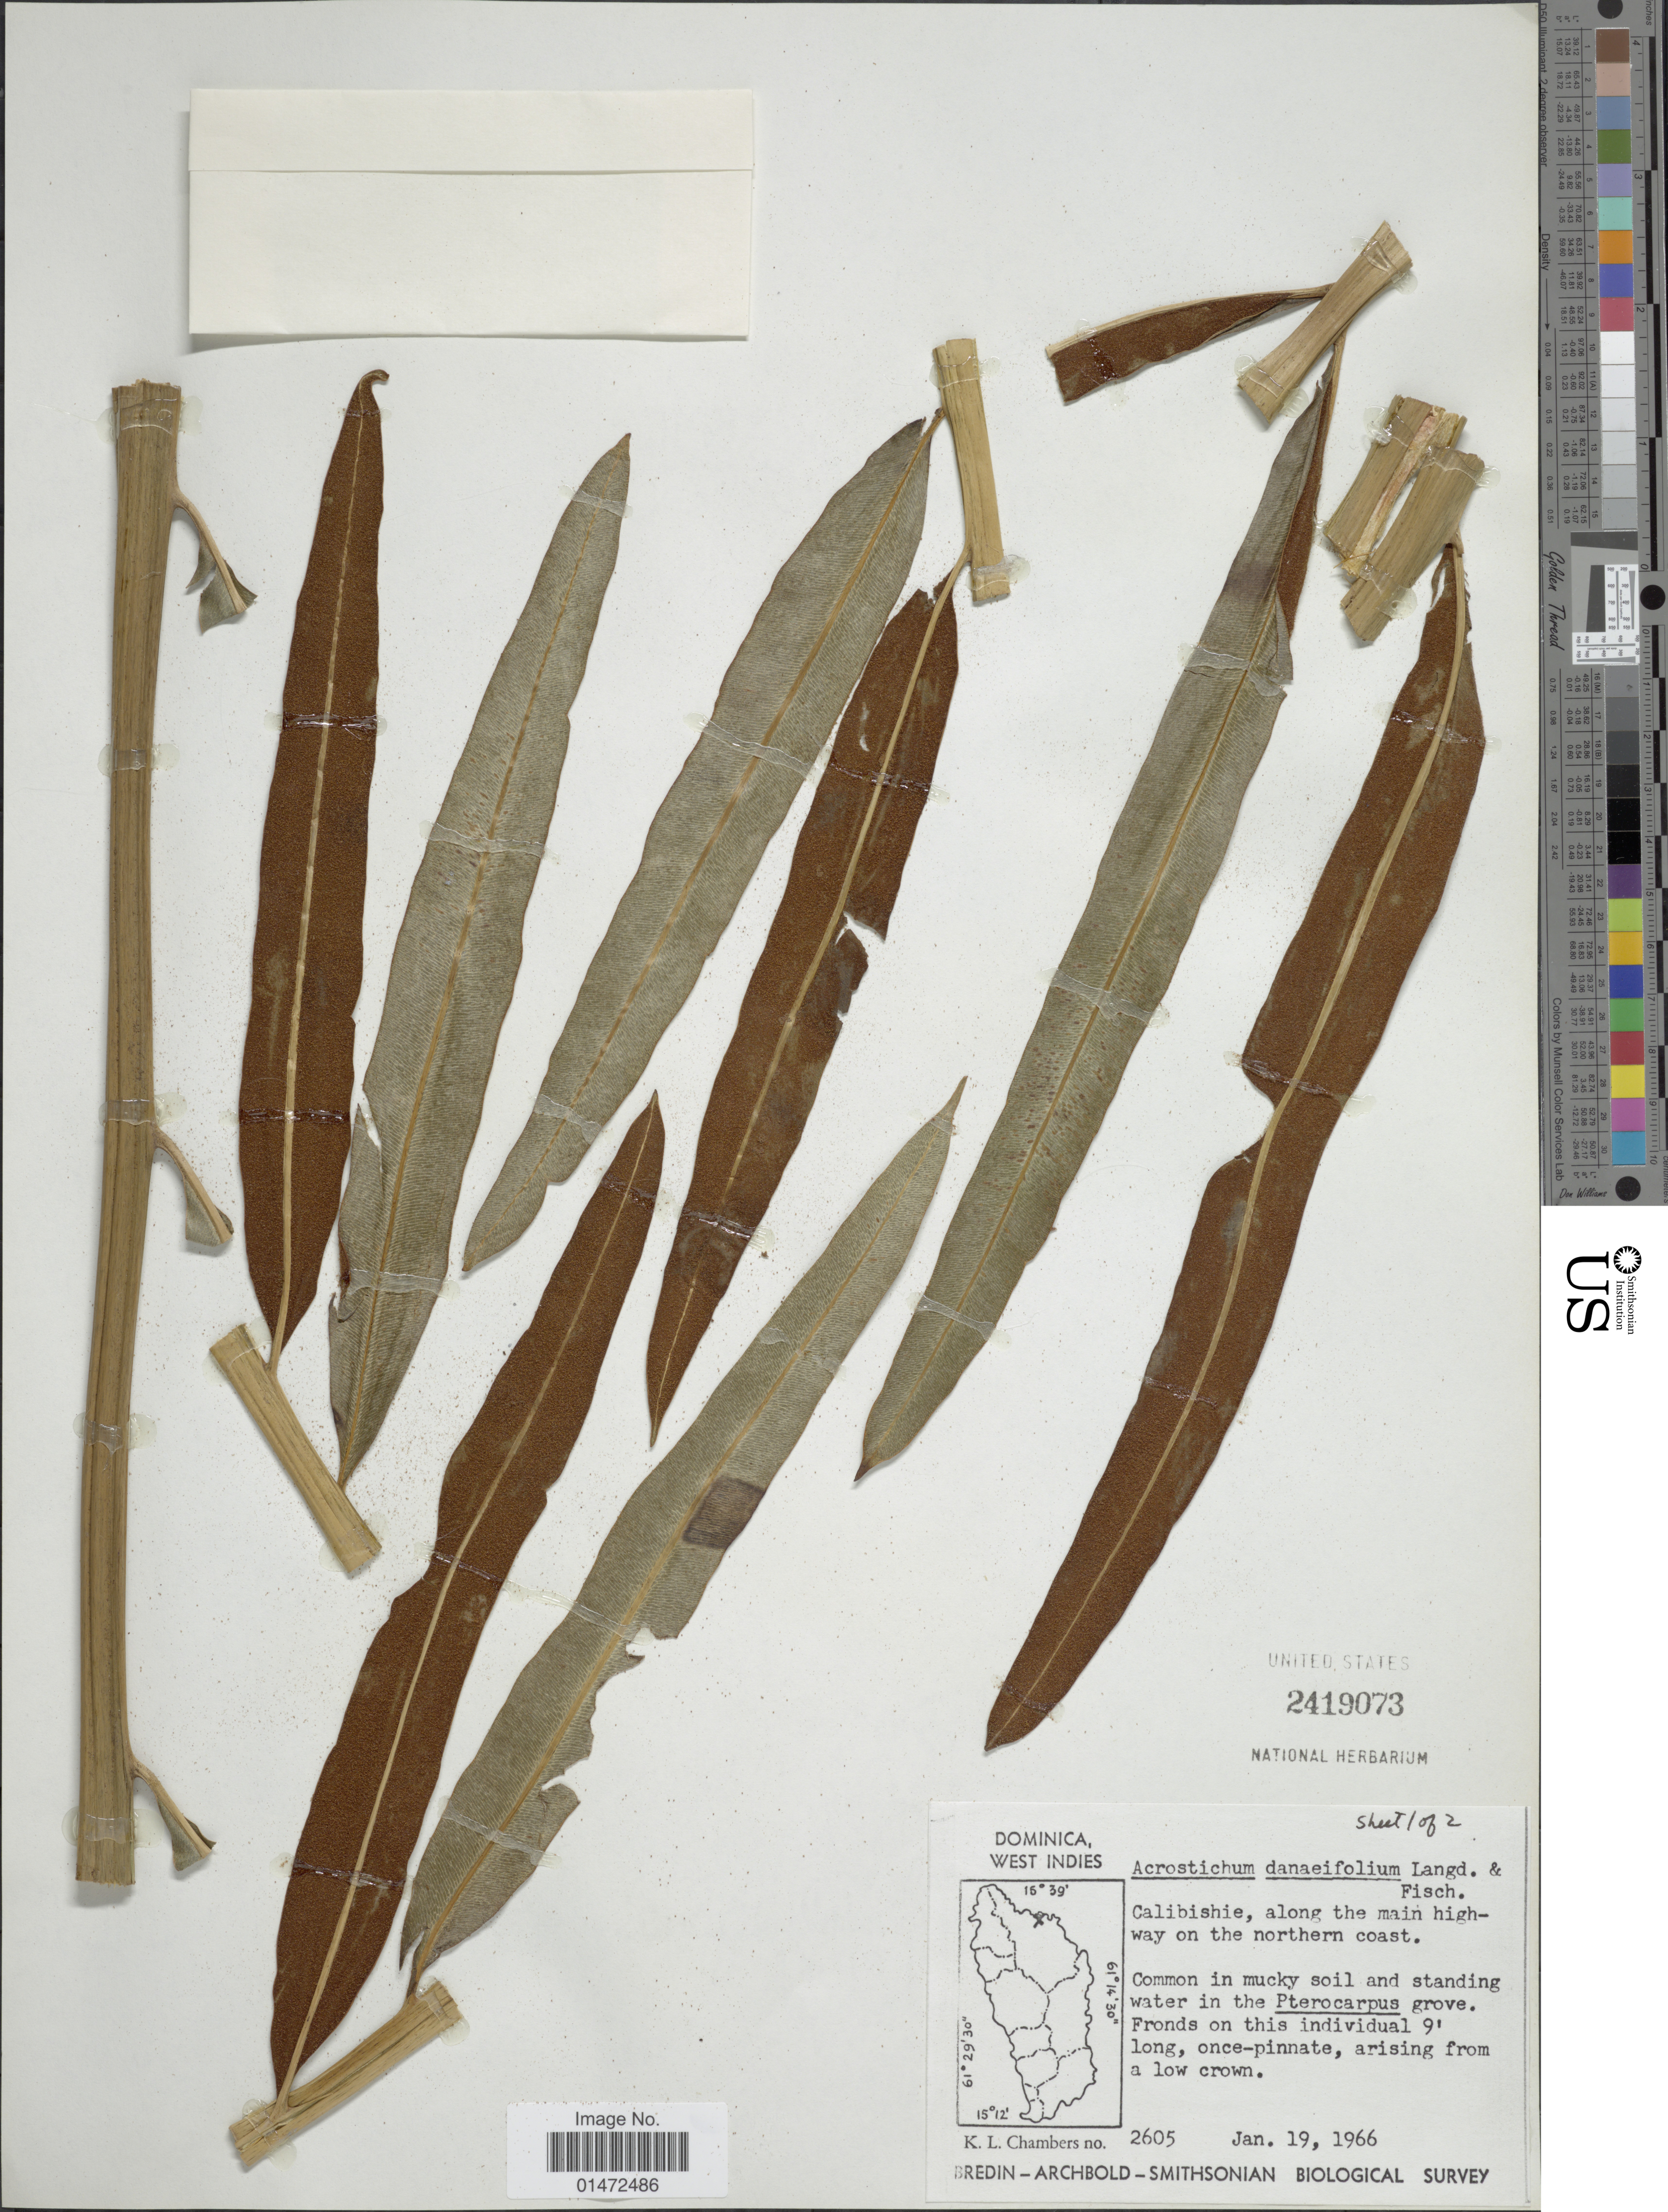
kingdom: Plantae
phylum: Tracheophyta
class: Polypodiopsida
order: Polypodiales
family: Pteridaceae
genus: Acrostichum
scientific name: Acrostichum danaeifolium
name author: Langsd. & Fisch.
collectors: K. Chambers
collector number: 2605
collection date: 1966-01-19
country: Dominica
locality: West Indies. Calibishie, along the main highway on the northern coast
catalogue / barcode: US 2419073